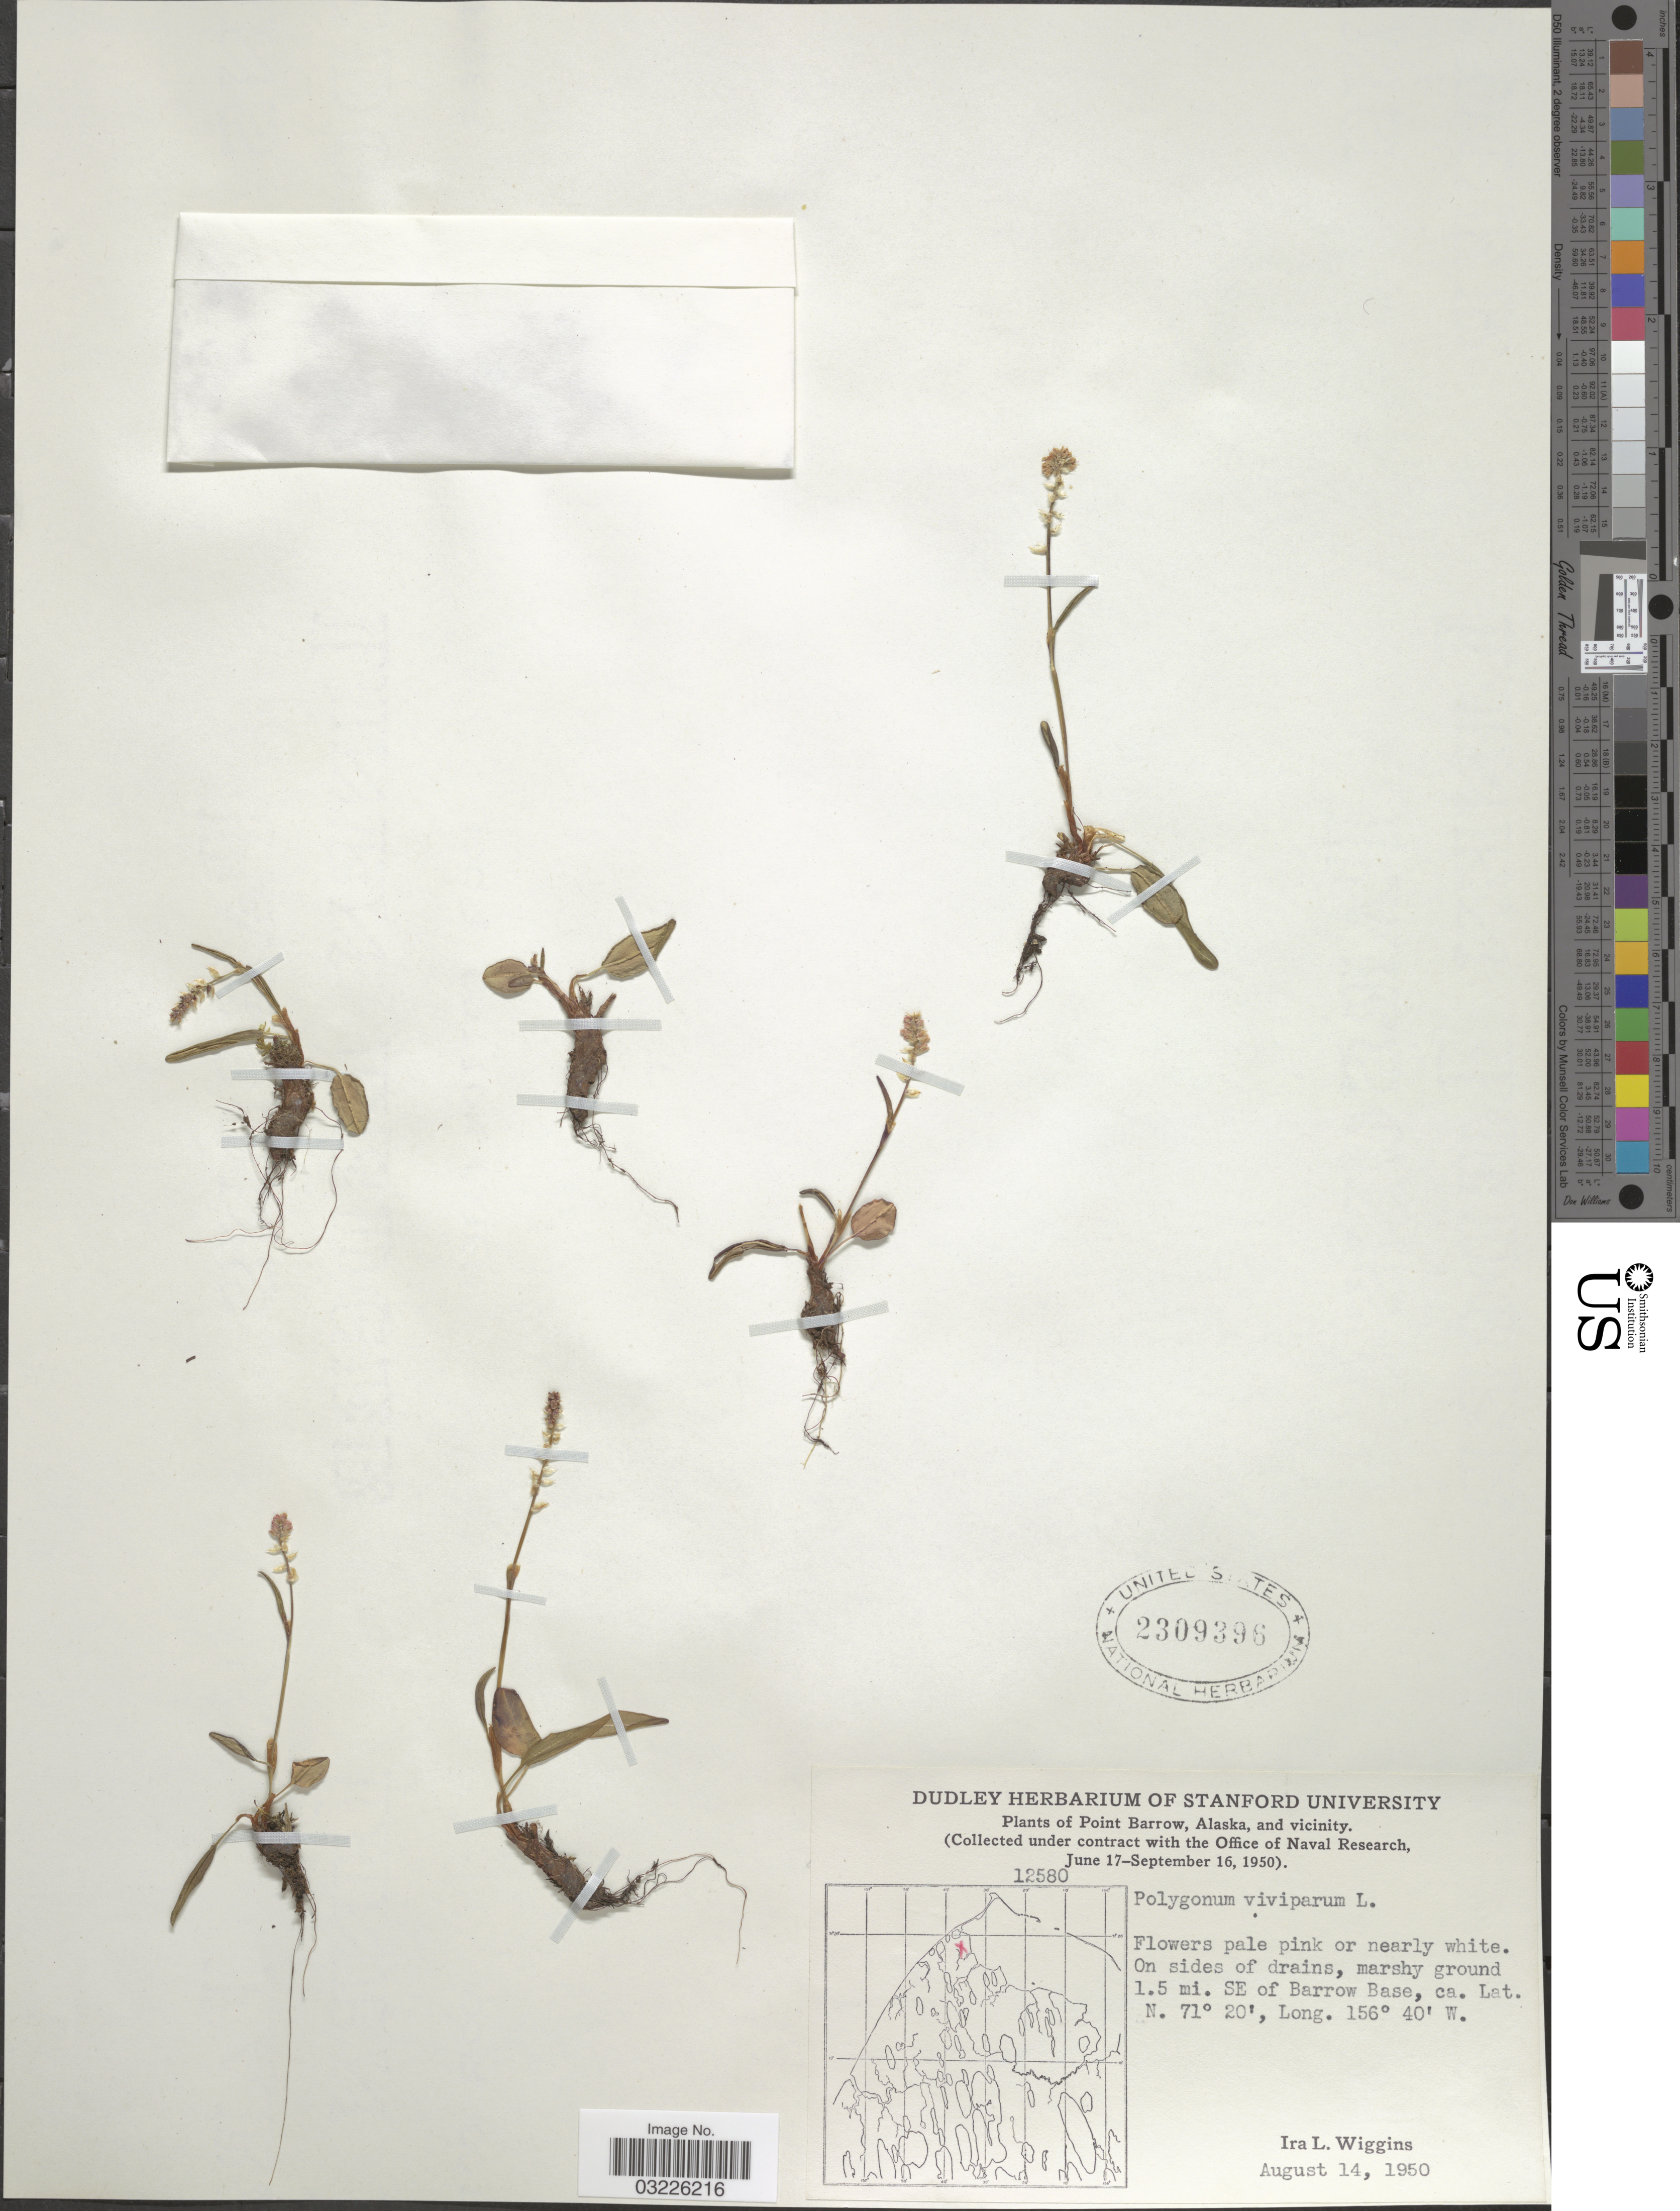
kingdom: Plantae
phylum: Tracheophyta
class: Magnoliopsida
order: Caryophyllales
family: Polygonaceae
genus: Bistorta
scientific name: Bistorta vivipara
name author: (L.) Delarbre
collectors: I. L. Wiggins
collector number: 12580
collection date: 1950-08-14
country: United States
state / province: Alaska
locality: Point Barrow, Alaska, and vicinity. On sides of drains, marshy ground 1.5 mi. SE of Barrow Base.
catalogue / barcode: US 2309396